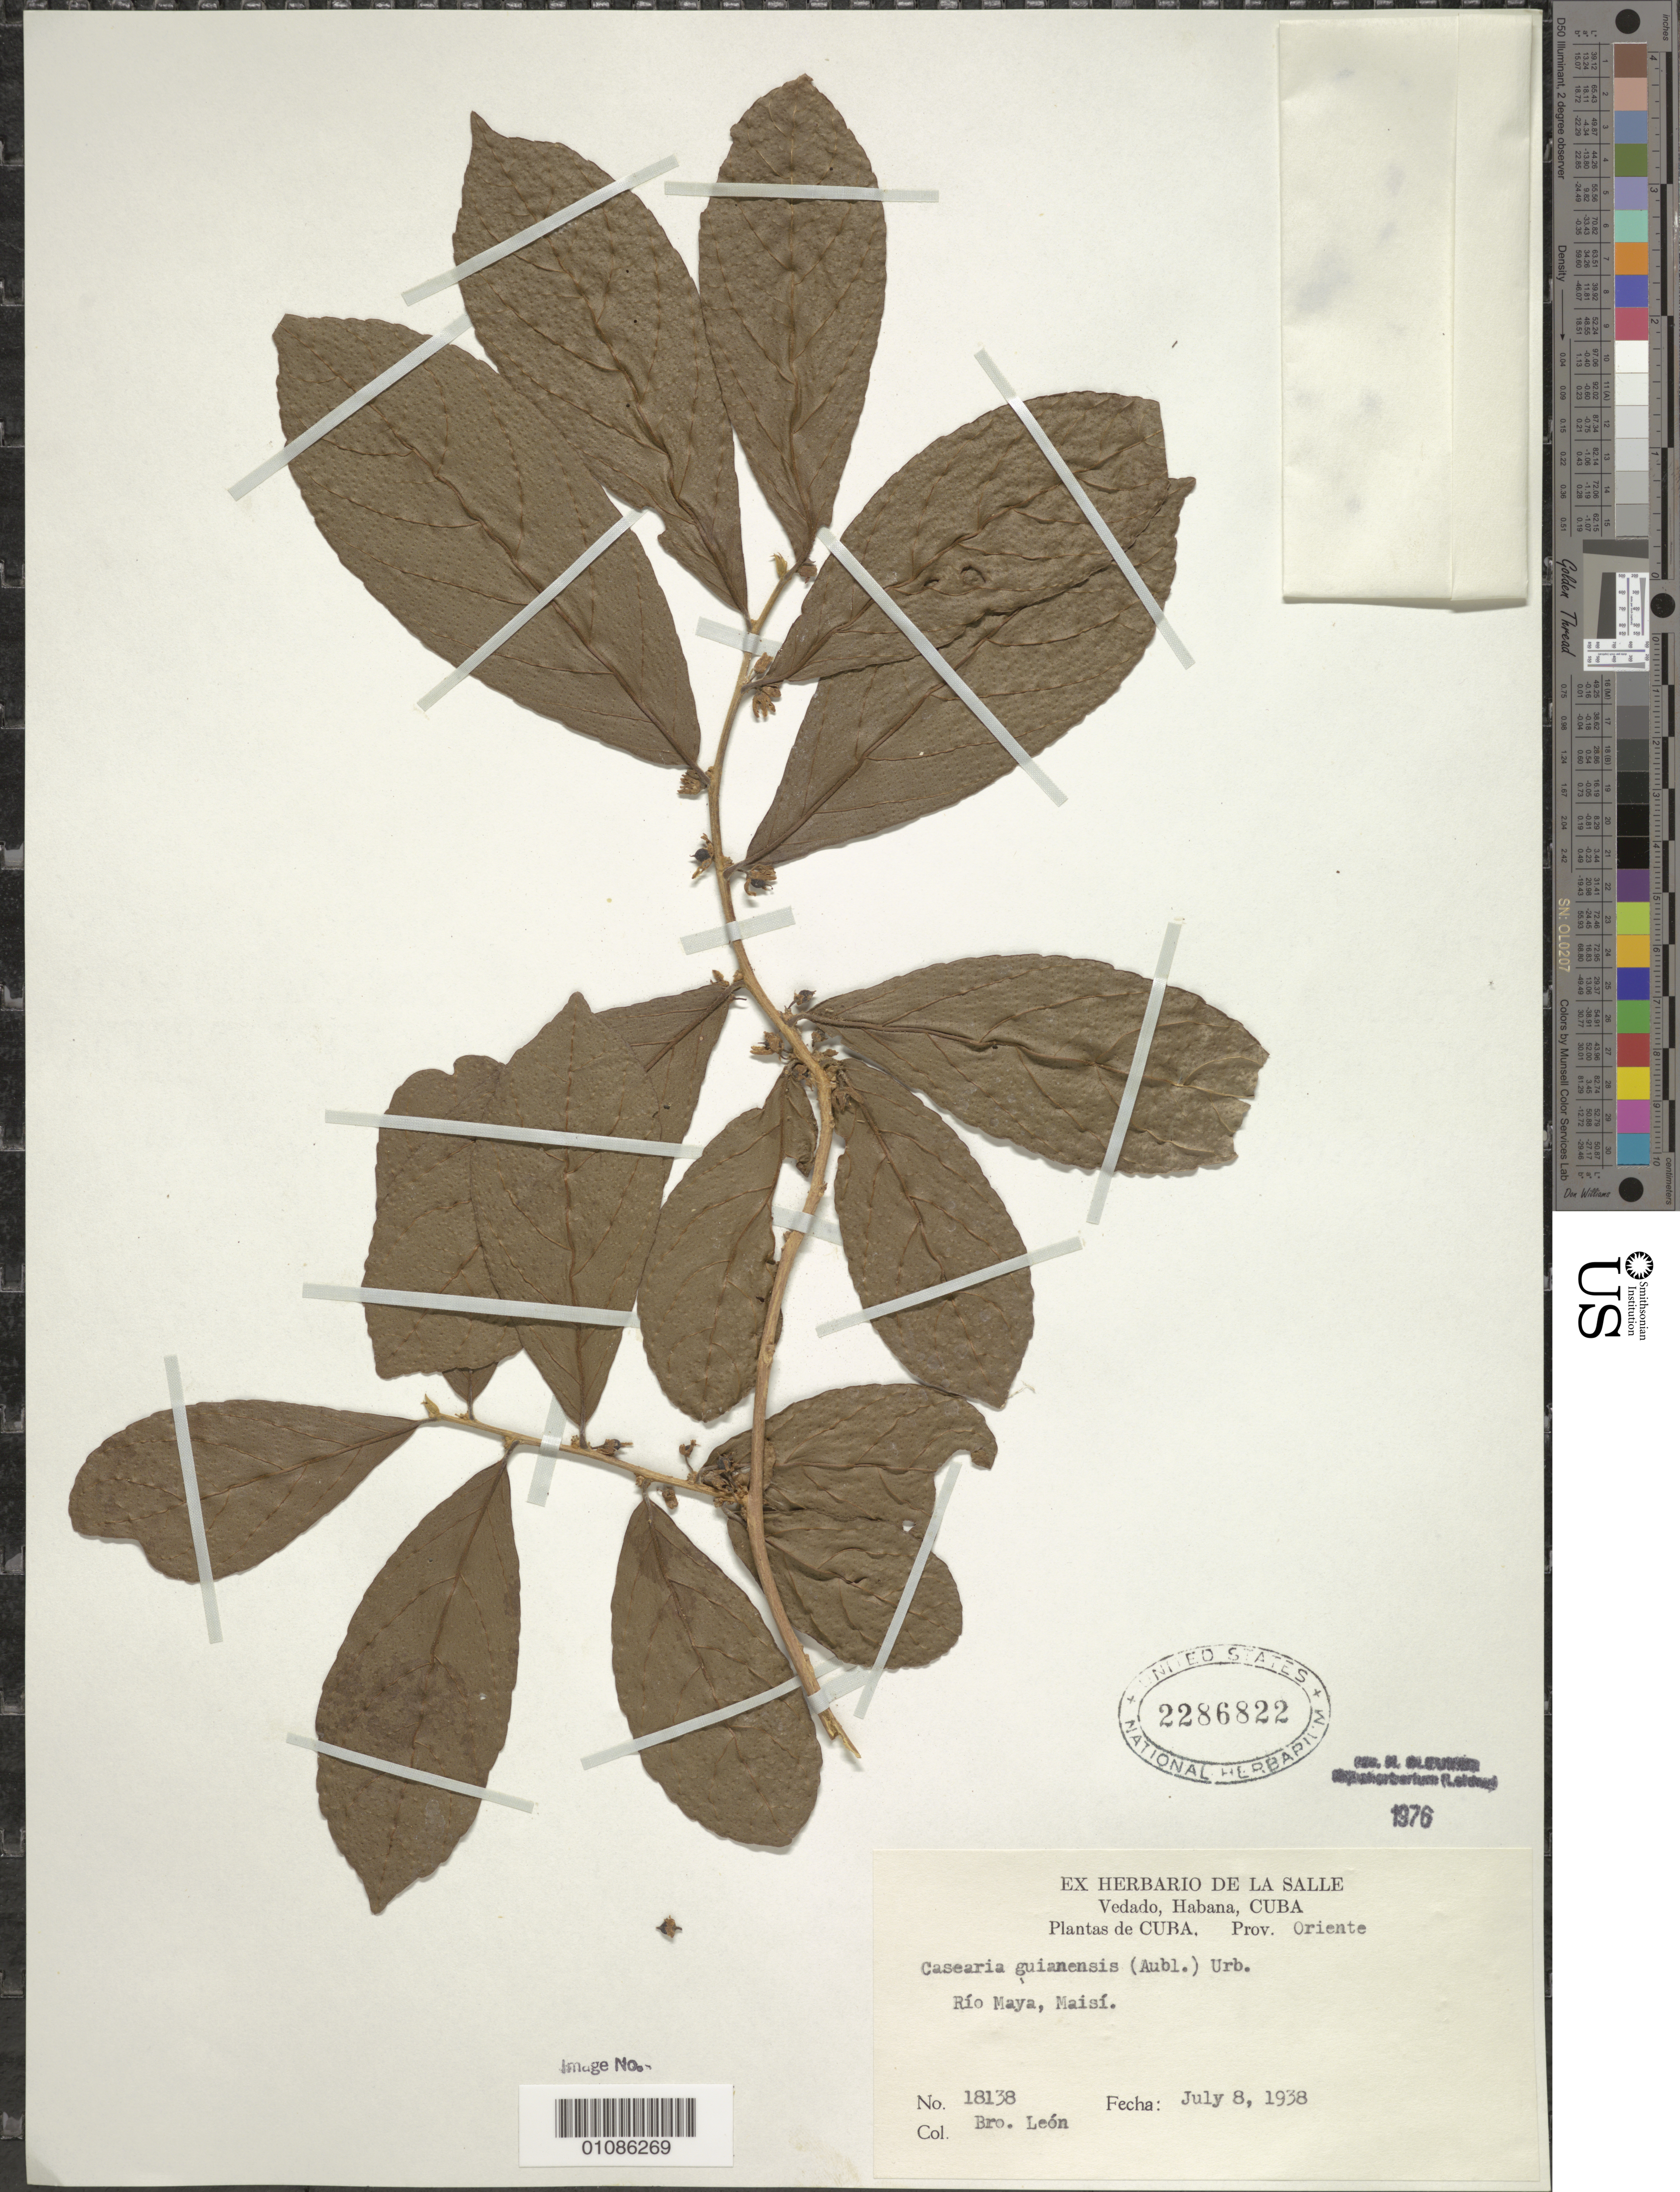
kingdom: Plantae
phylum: Tracheophyta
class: Magnoliopsida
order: Malpighiales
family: Salicaceae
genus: Casearia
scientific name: Casearia guianensis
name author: (Aubl.) Urb.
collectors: Bro. León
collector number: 18138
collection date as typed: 08 Jul 1938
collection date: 1938-07-08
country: Cuba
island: Cuba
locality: Oriente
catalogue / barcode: US 2286822